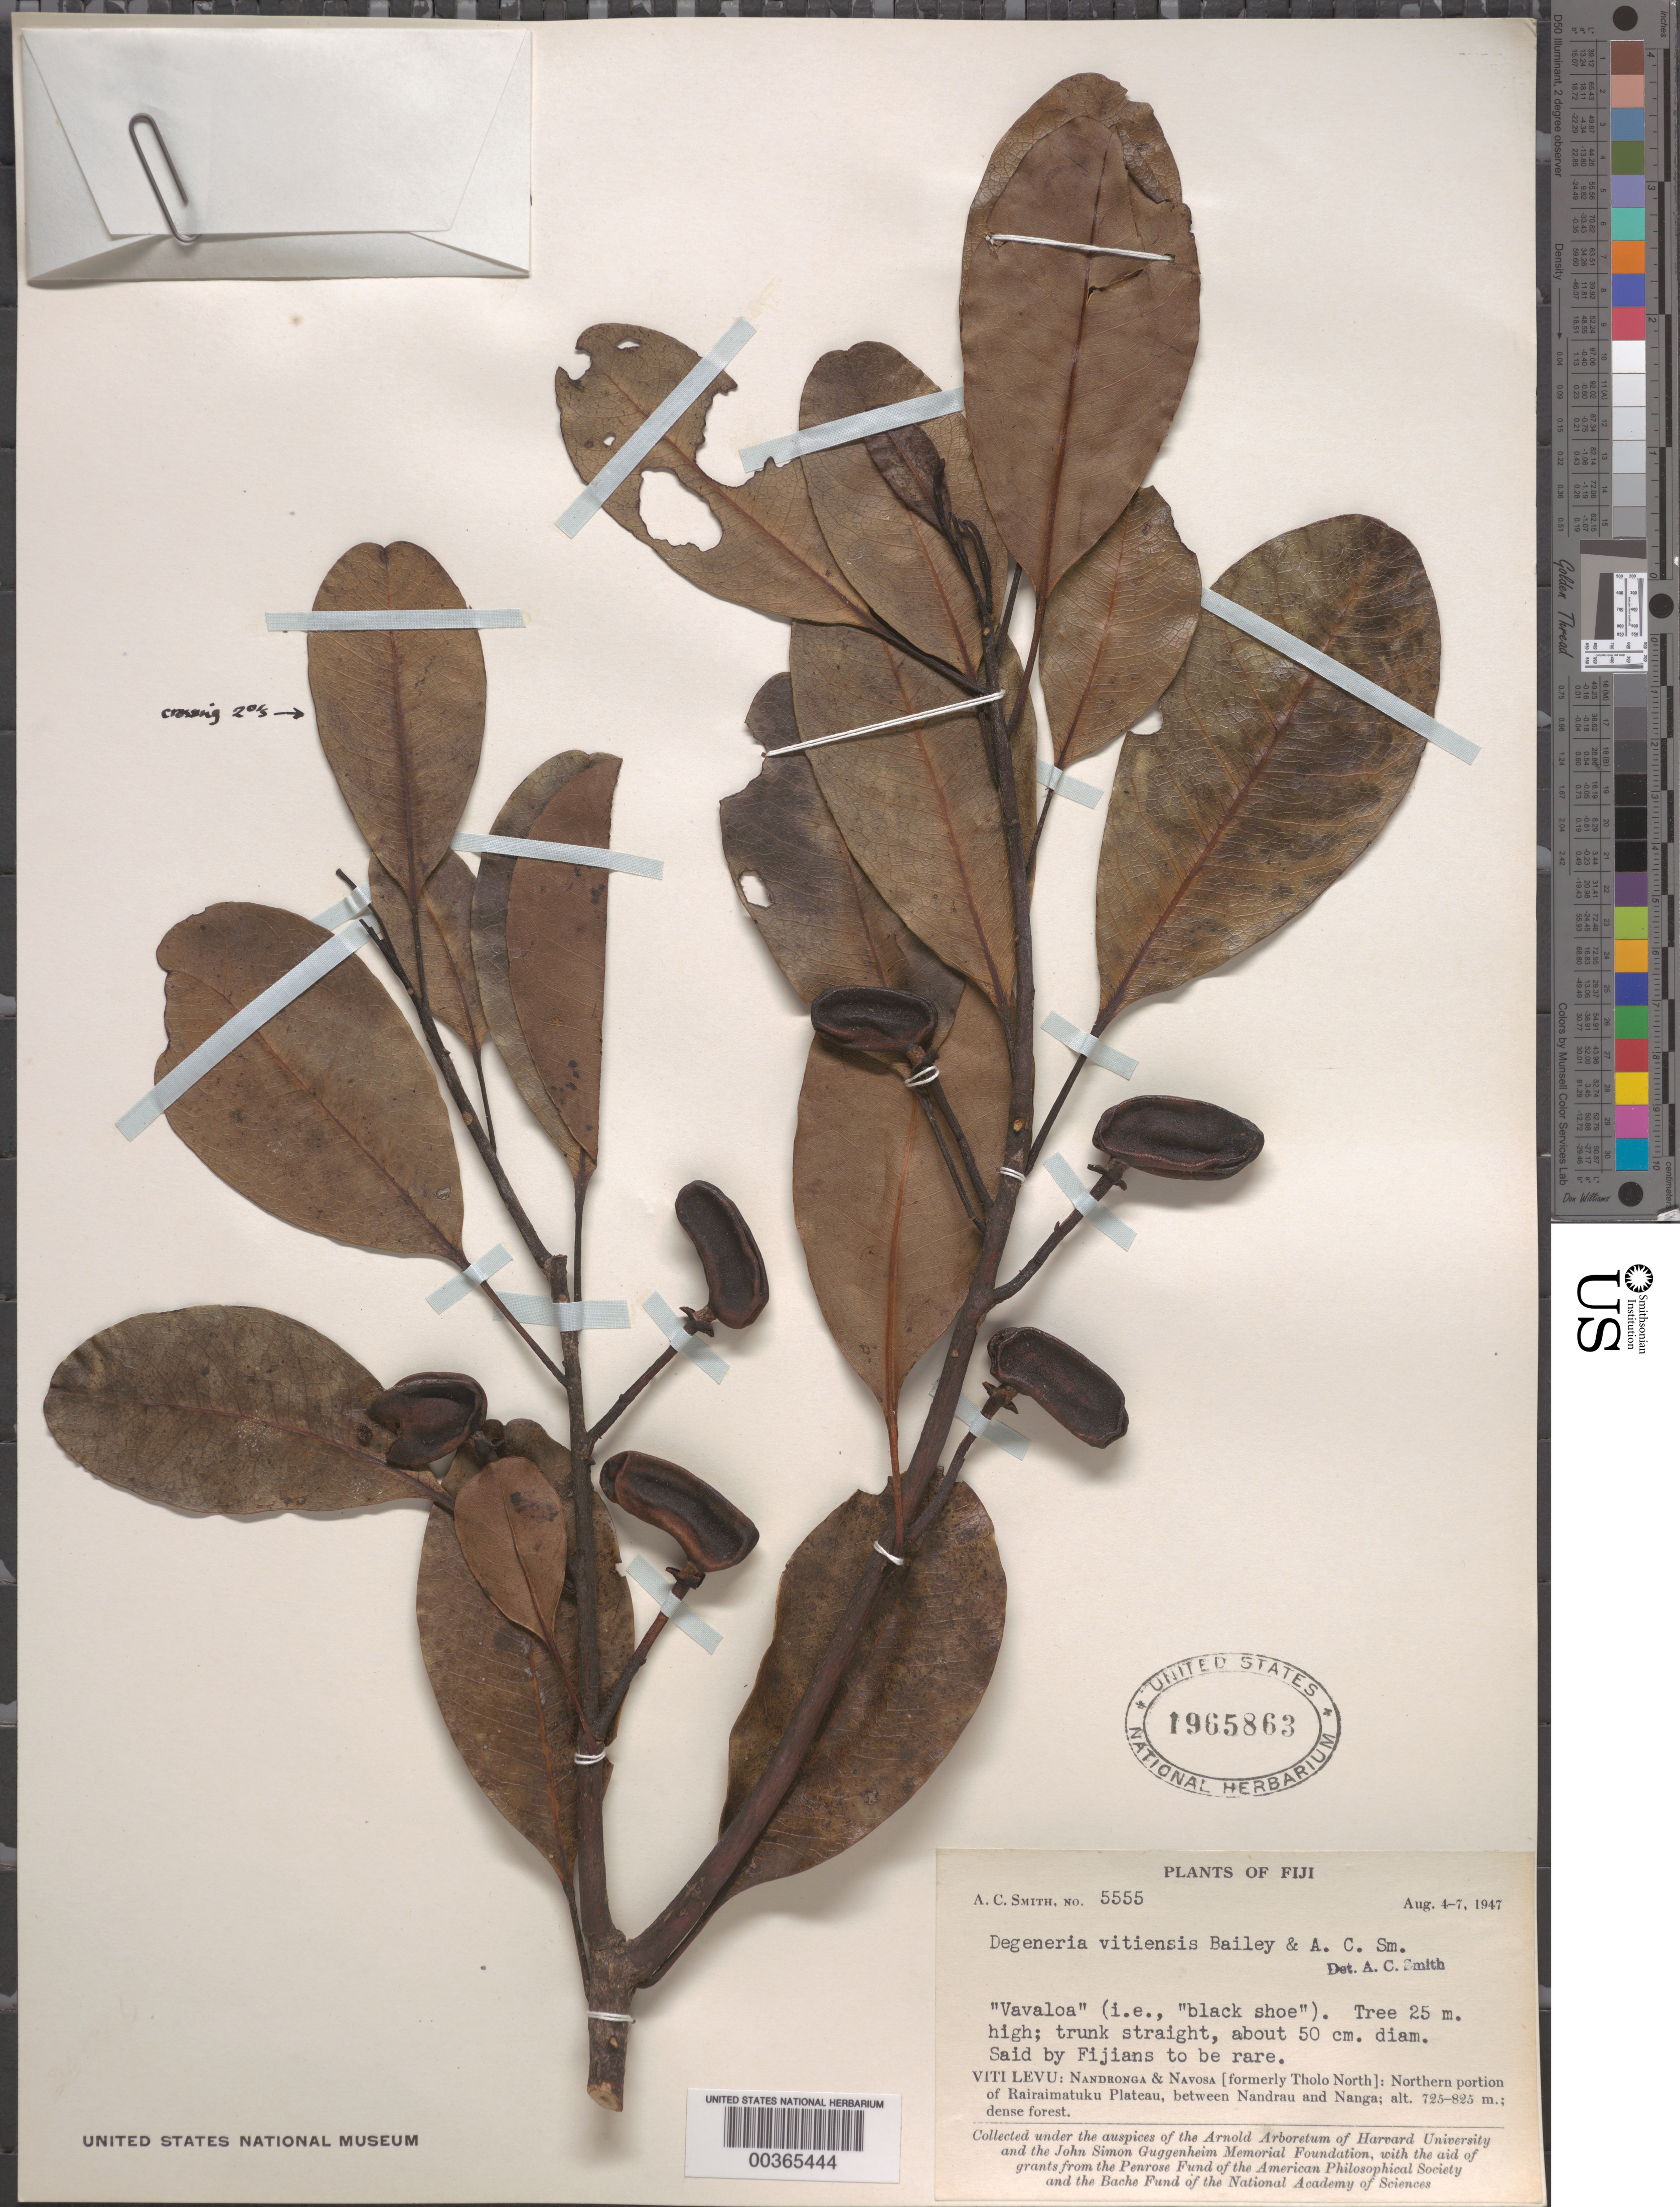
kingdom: Plantae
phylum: Tracheophyta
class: Magnoliopsida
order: Magnoliales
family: Degeneriaceae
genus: Degeneria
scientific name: Degeneria vitiensis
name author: L.W. Bailey & A.C. Sm.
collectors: A. C. Smith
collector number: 5555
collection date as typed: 04 Aug 1947 to 07 Aug 1947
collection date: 1947-08-04/1947-08-07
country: Fiji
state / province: Western Division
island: Viti Levu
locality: Nandronga and navosa, rairaimatuku plateau, between nandrau and nanga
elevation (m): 725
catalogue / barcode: US 1965863